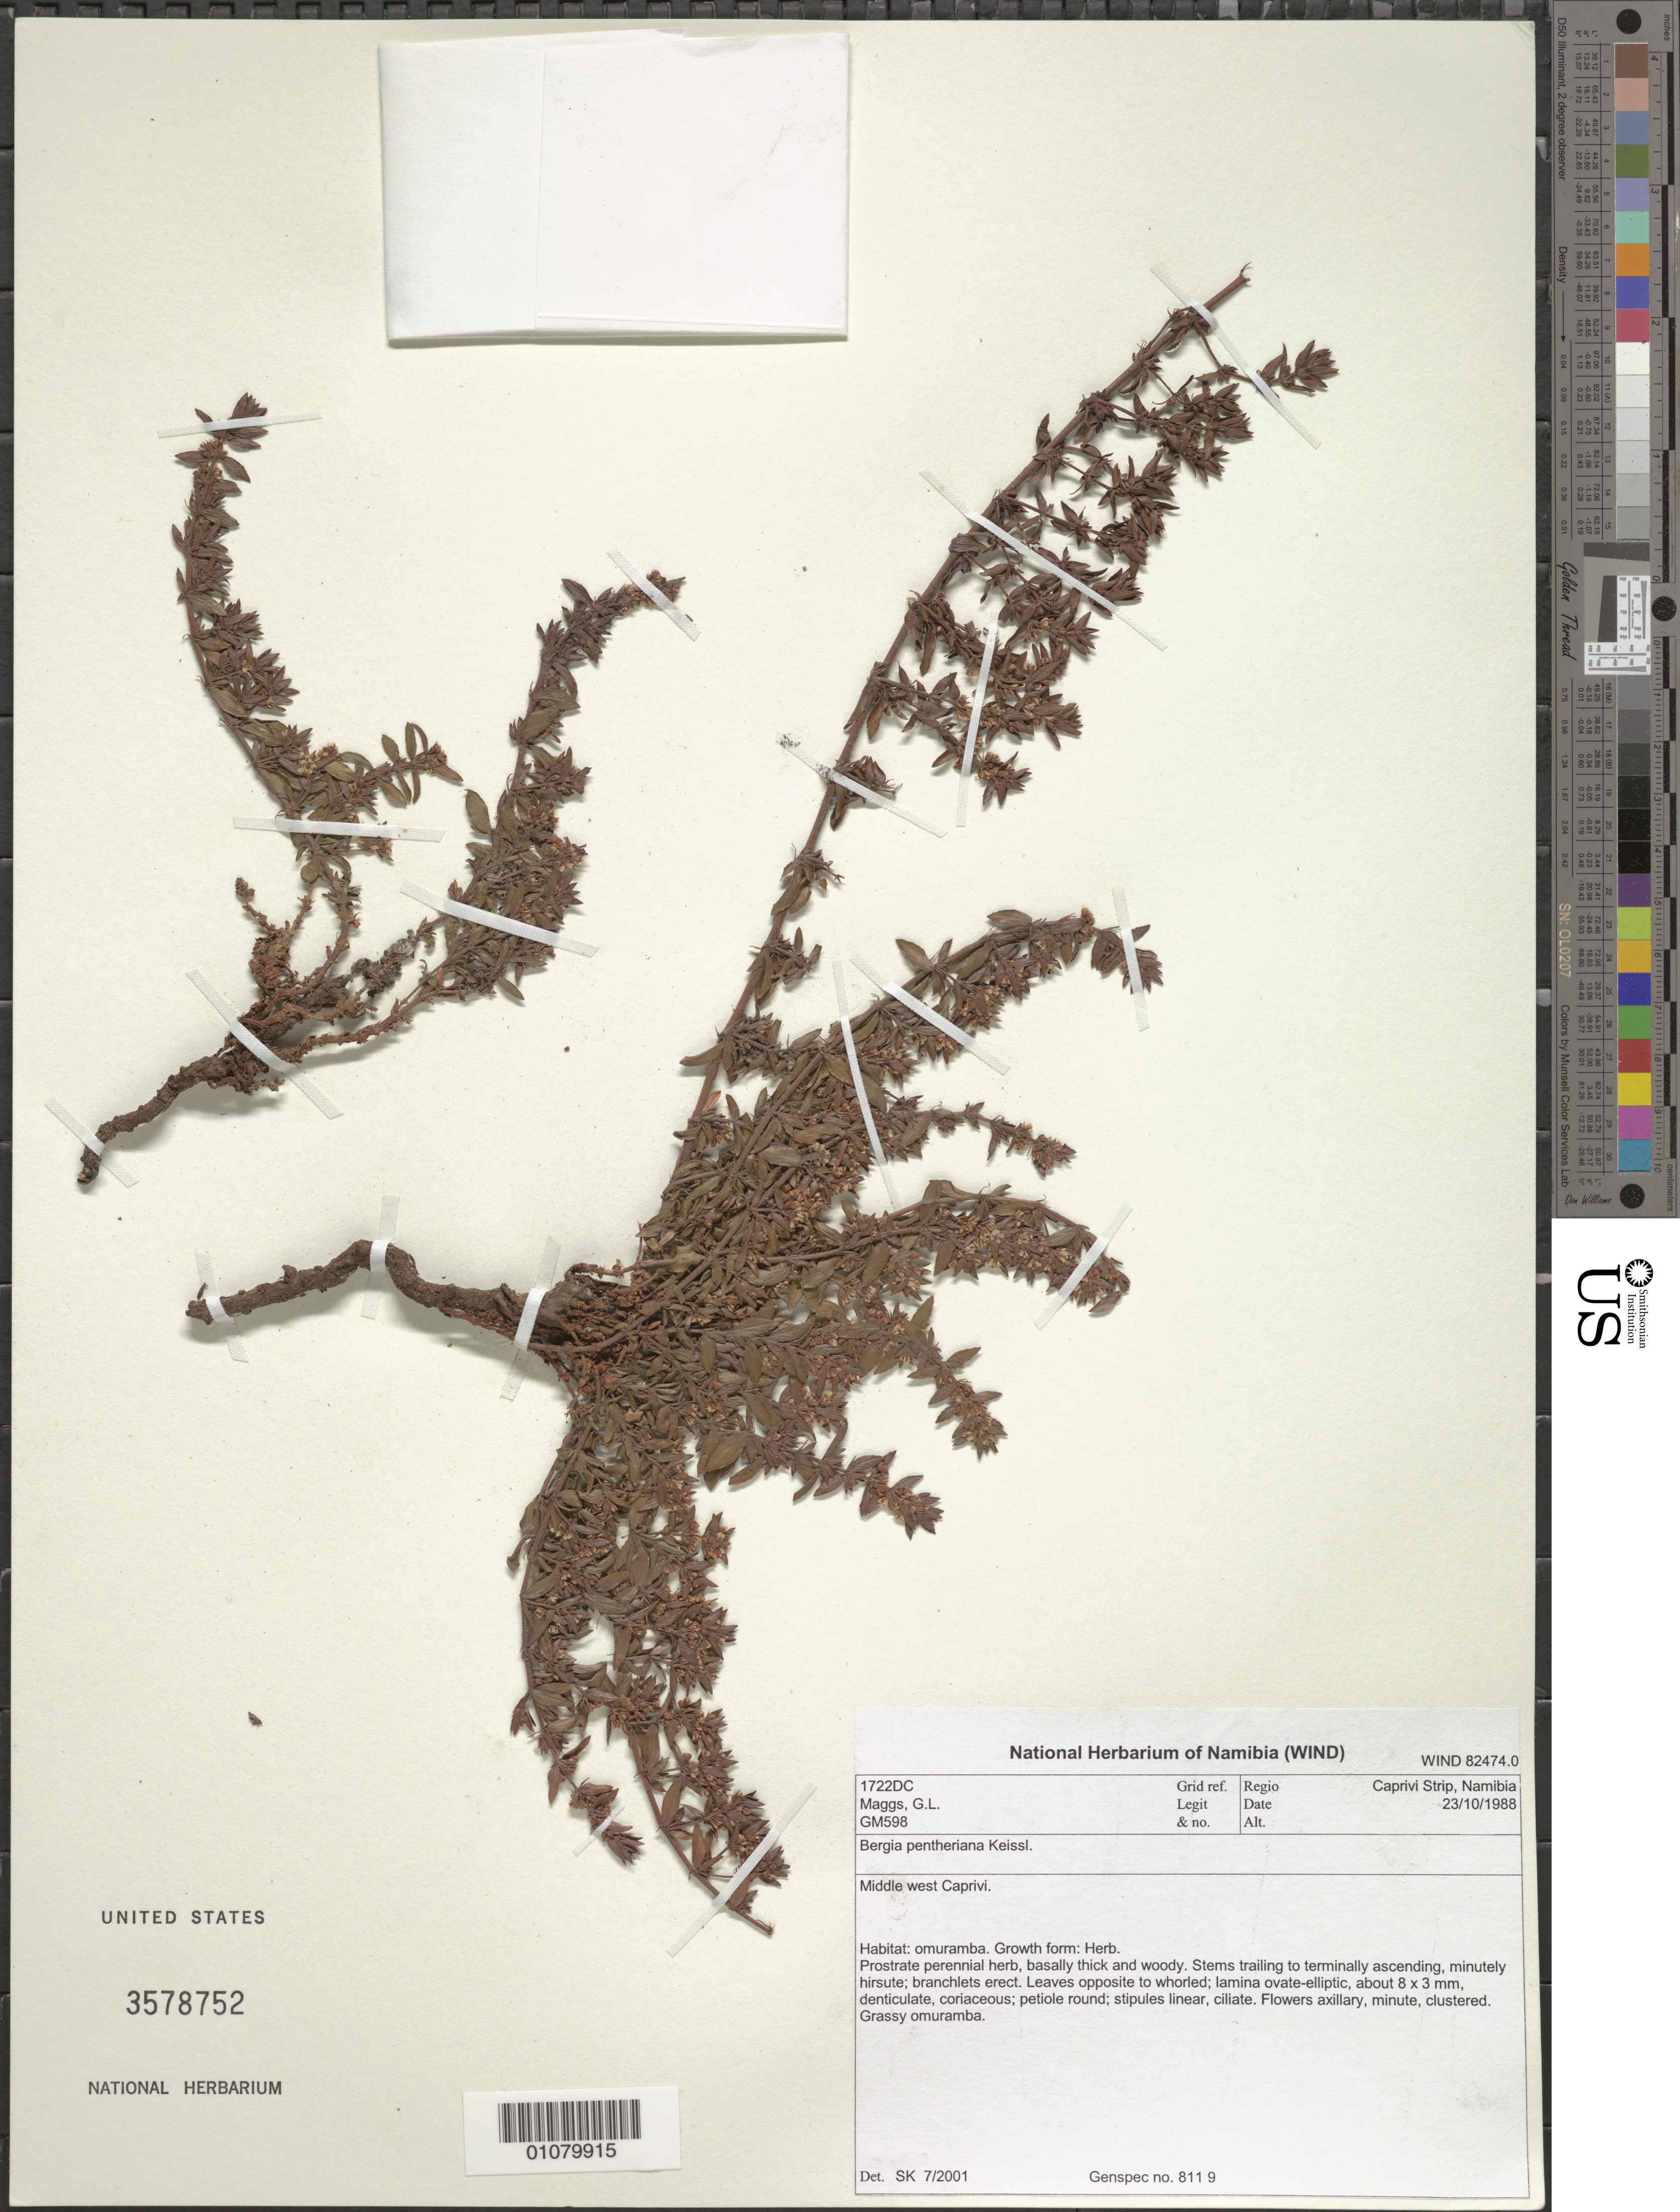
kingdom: Plantae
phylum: Tracheophyta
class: Magnoliopsida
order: Malpighiales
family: Elatinaceae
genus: Bergia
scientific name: Bergia pentheriana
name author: Keissl.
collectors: G. L. Maggs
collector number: GM 598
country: Namibia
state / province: Caprivi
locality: Middle W Caprivi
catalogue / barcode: US 3578752